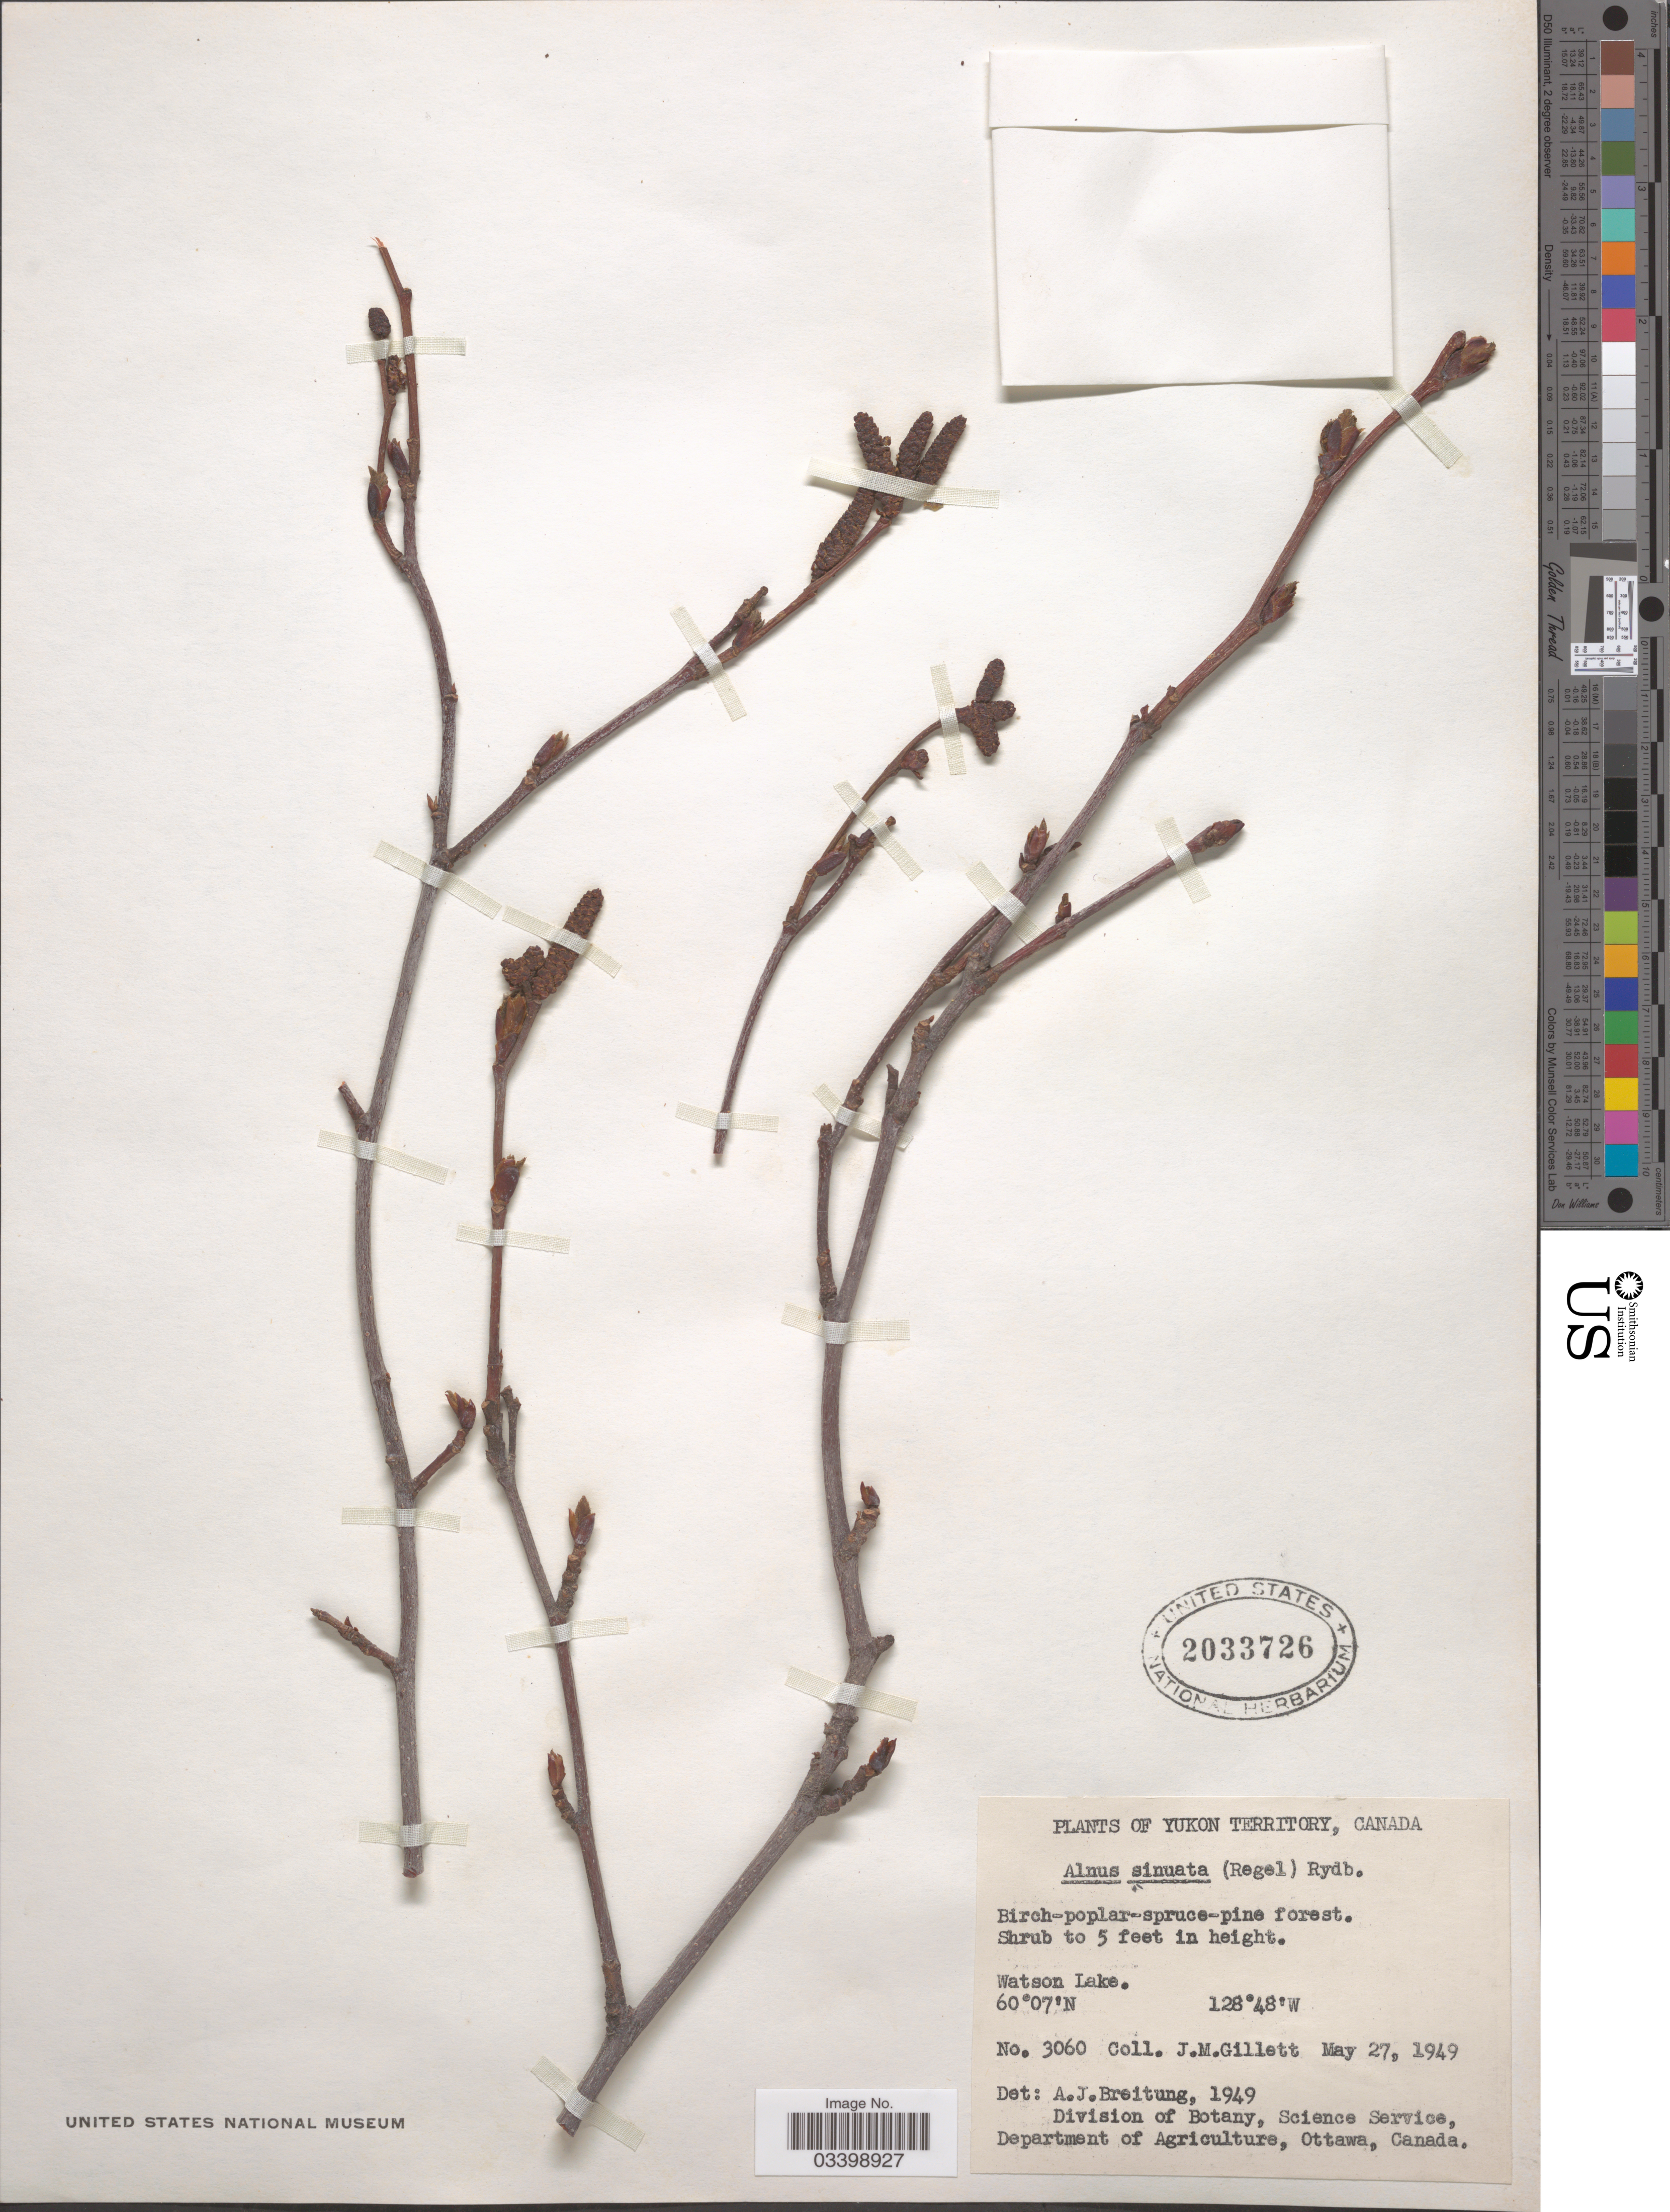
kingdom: Plantae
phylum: Tracheophyta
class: Magnoliopsida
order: Fagales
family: Betulaceae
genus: Alnus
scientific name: Alnus viridis subsp. sinuata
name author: Regel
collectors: J. M. Gillett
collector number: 3060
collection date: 1949-05-27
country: Canada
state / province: Yukon Territory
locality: Watson Lake.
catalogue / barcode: US 2033726